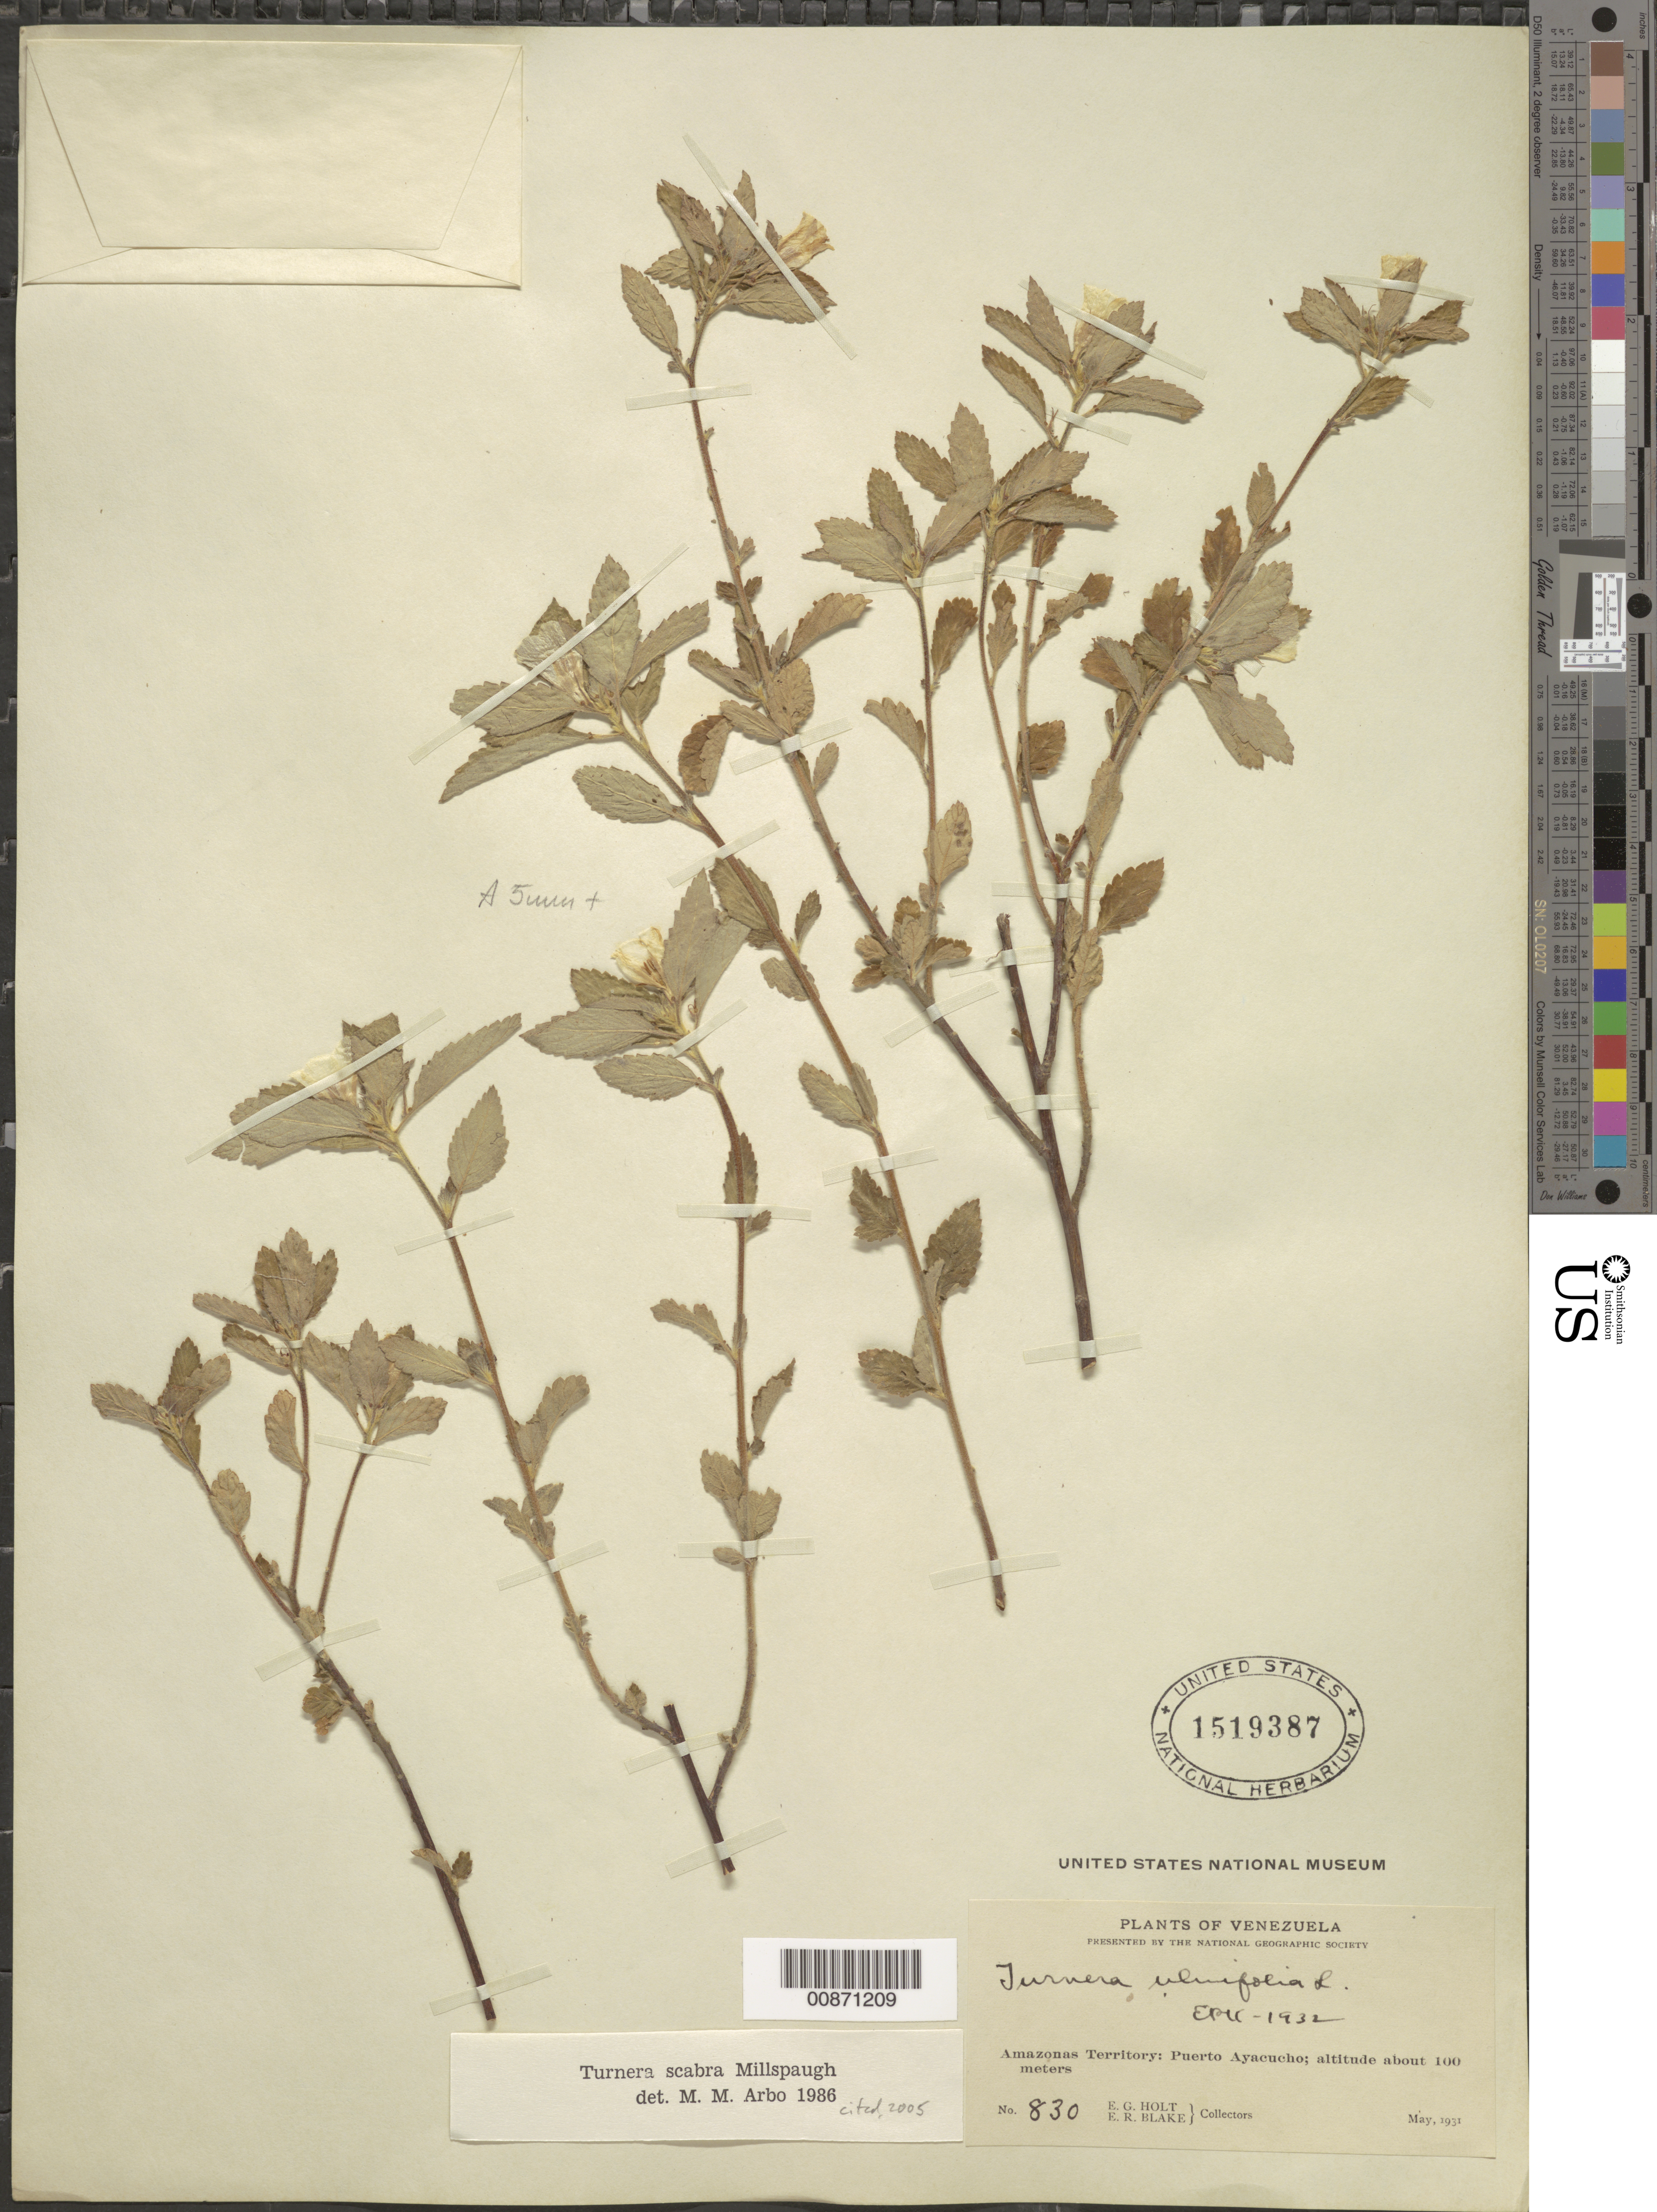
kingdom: Plantae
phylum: Tracheophyta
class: Magnoliopsida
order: Malpighiales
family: Turneraceae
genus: Turnera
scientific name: Turnera scabra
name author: Millsp.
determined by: Arbo, M. M.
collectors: E. Holt & E. R. Blake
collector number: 830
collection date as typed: May-31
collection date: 1931-05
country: Venezuela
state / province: Amazonas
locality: Puerto Ayacucho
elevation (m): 100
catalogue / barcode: US 1519387